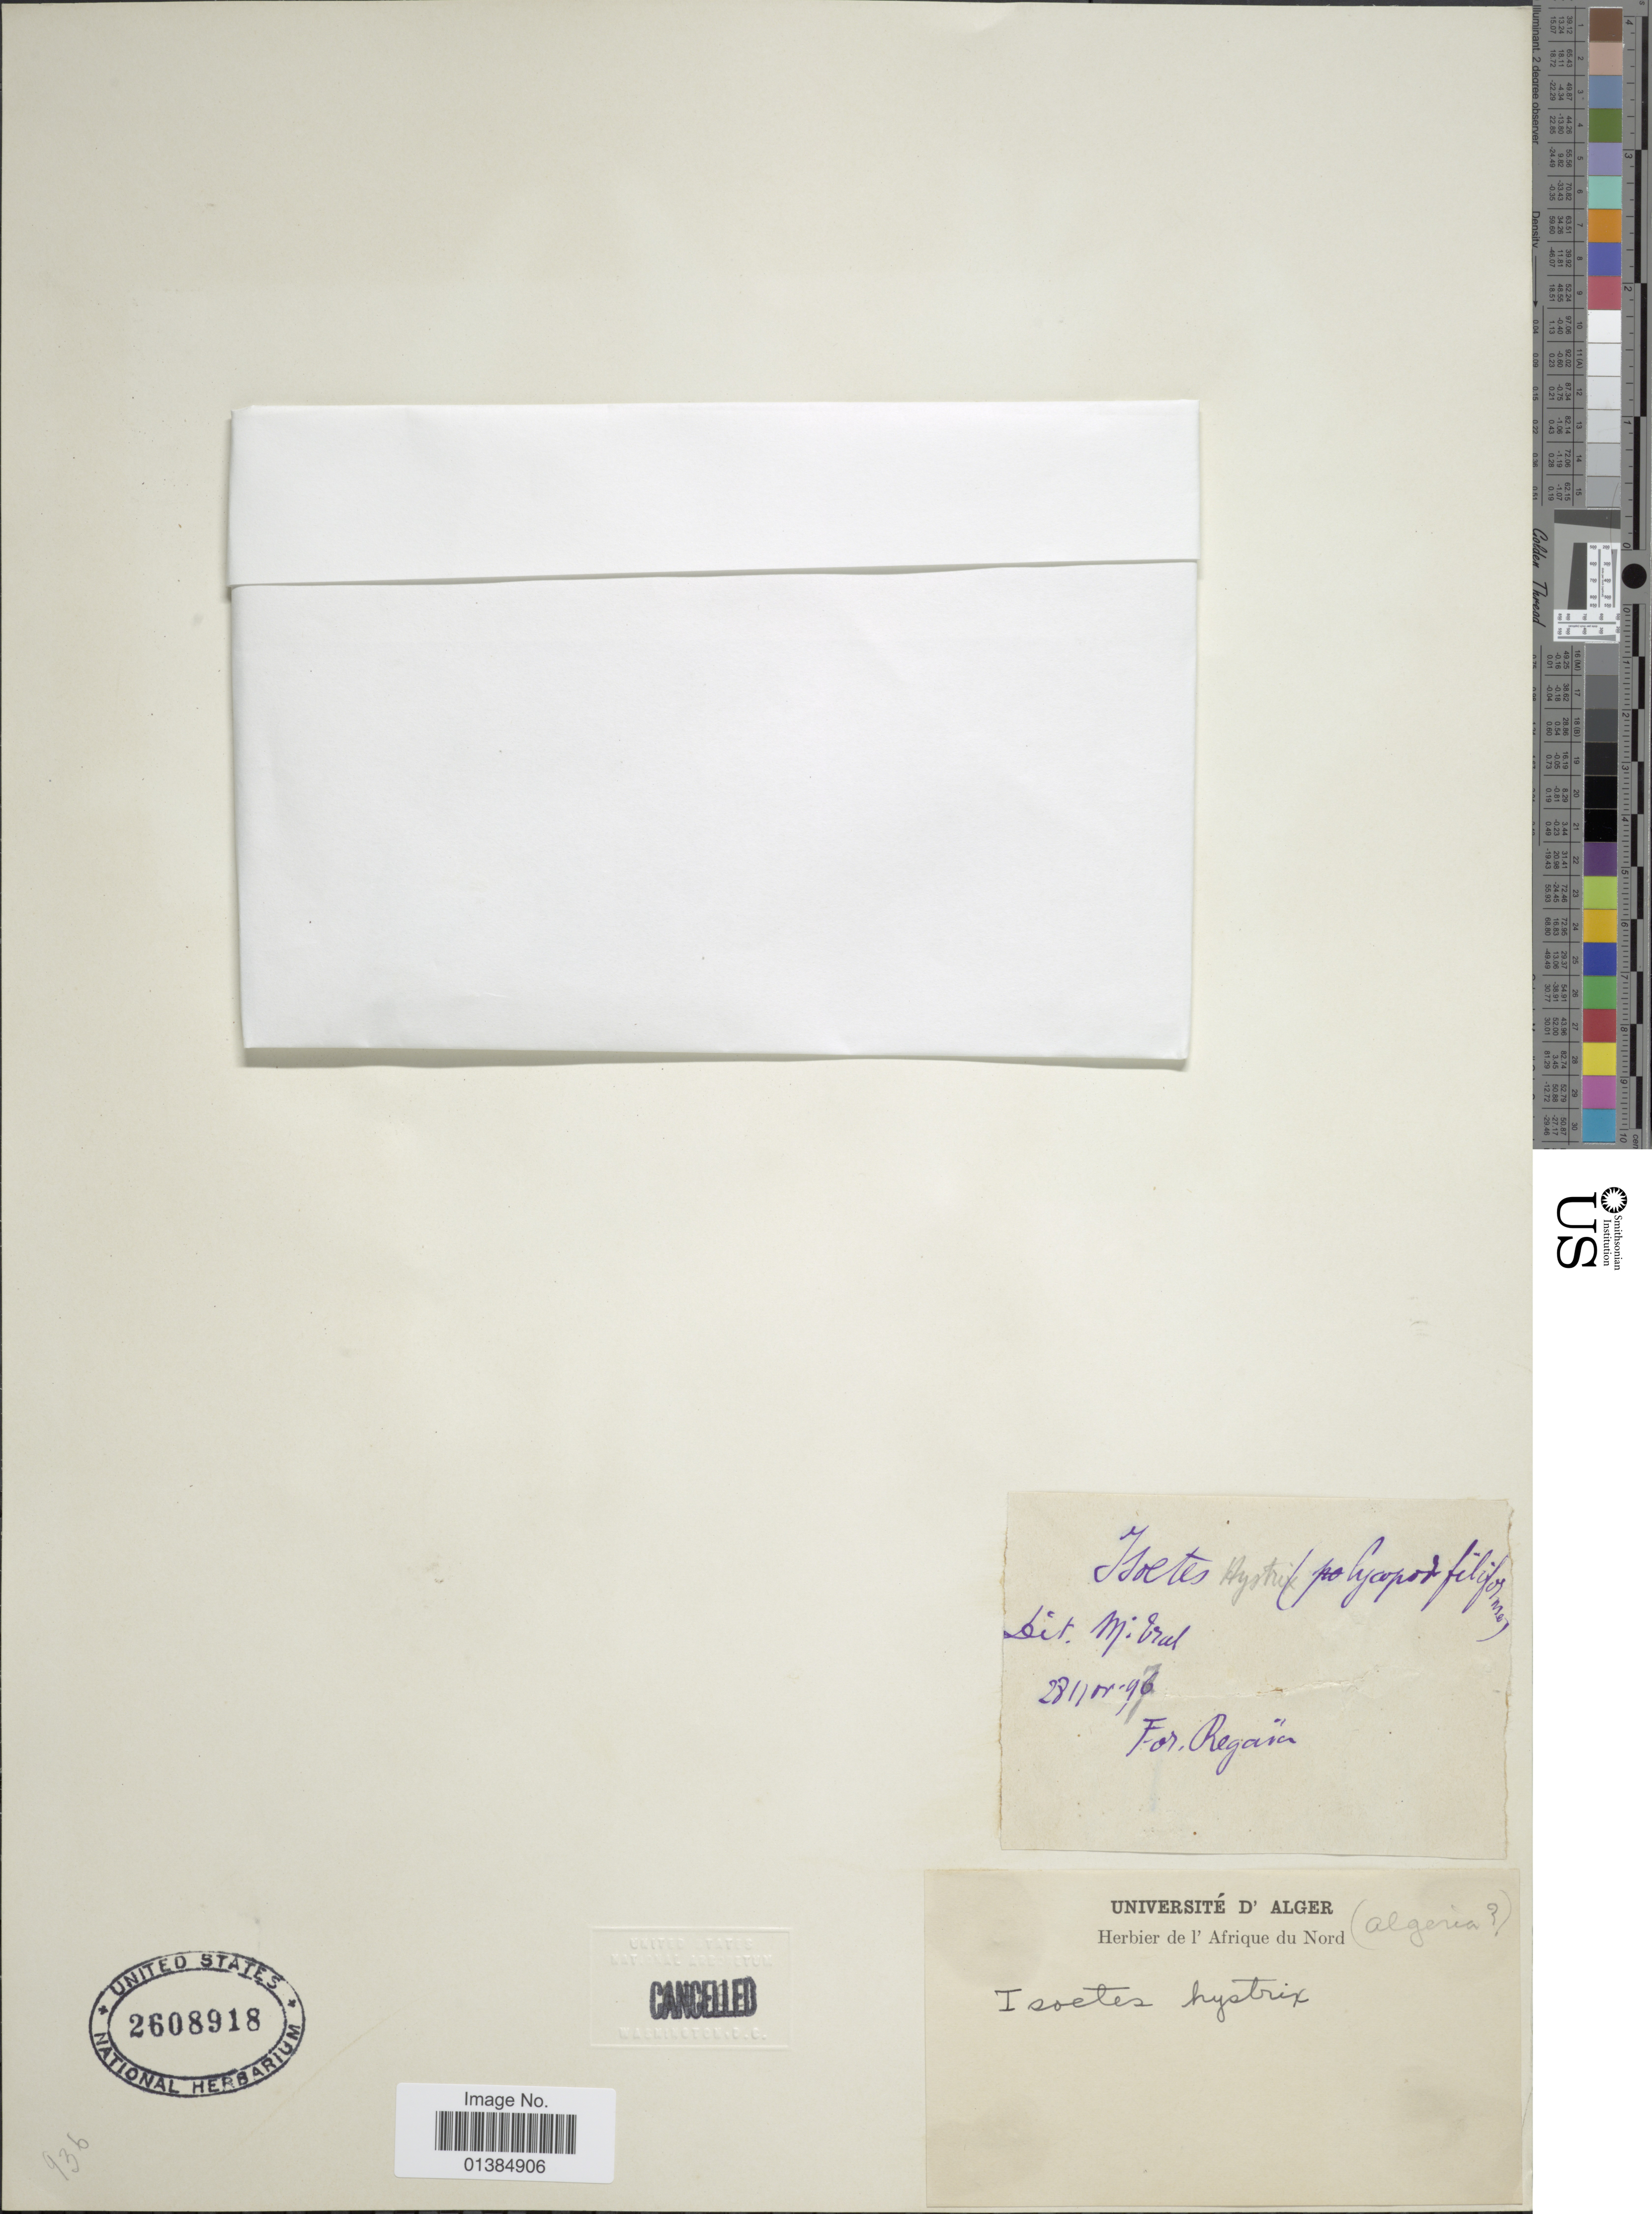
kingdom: Plantae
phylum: Tracheophyta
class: Lycopodiopsida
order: Isoetales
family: Isoetaceae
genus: Isoetes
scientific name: Isoetes histrix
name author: Bory & Durieu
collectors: ex herb. de l'Afrique du Nord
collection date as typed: Transcribed d/m/y: 28/11/97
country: Algeria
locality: For. Regaia.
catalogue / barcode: US 2608918